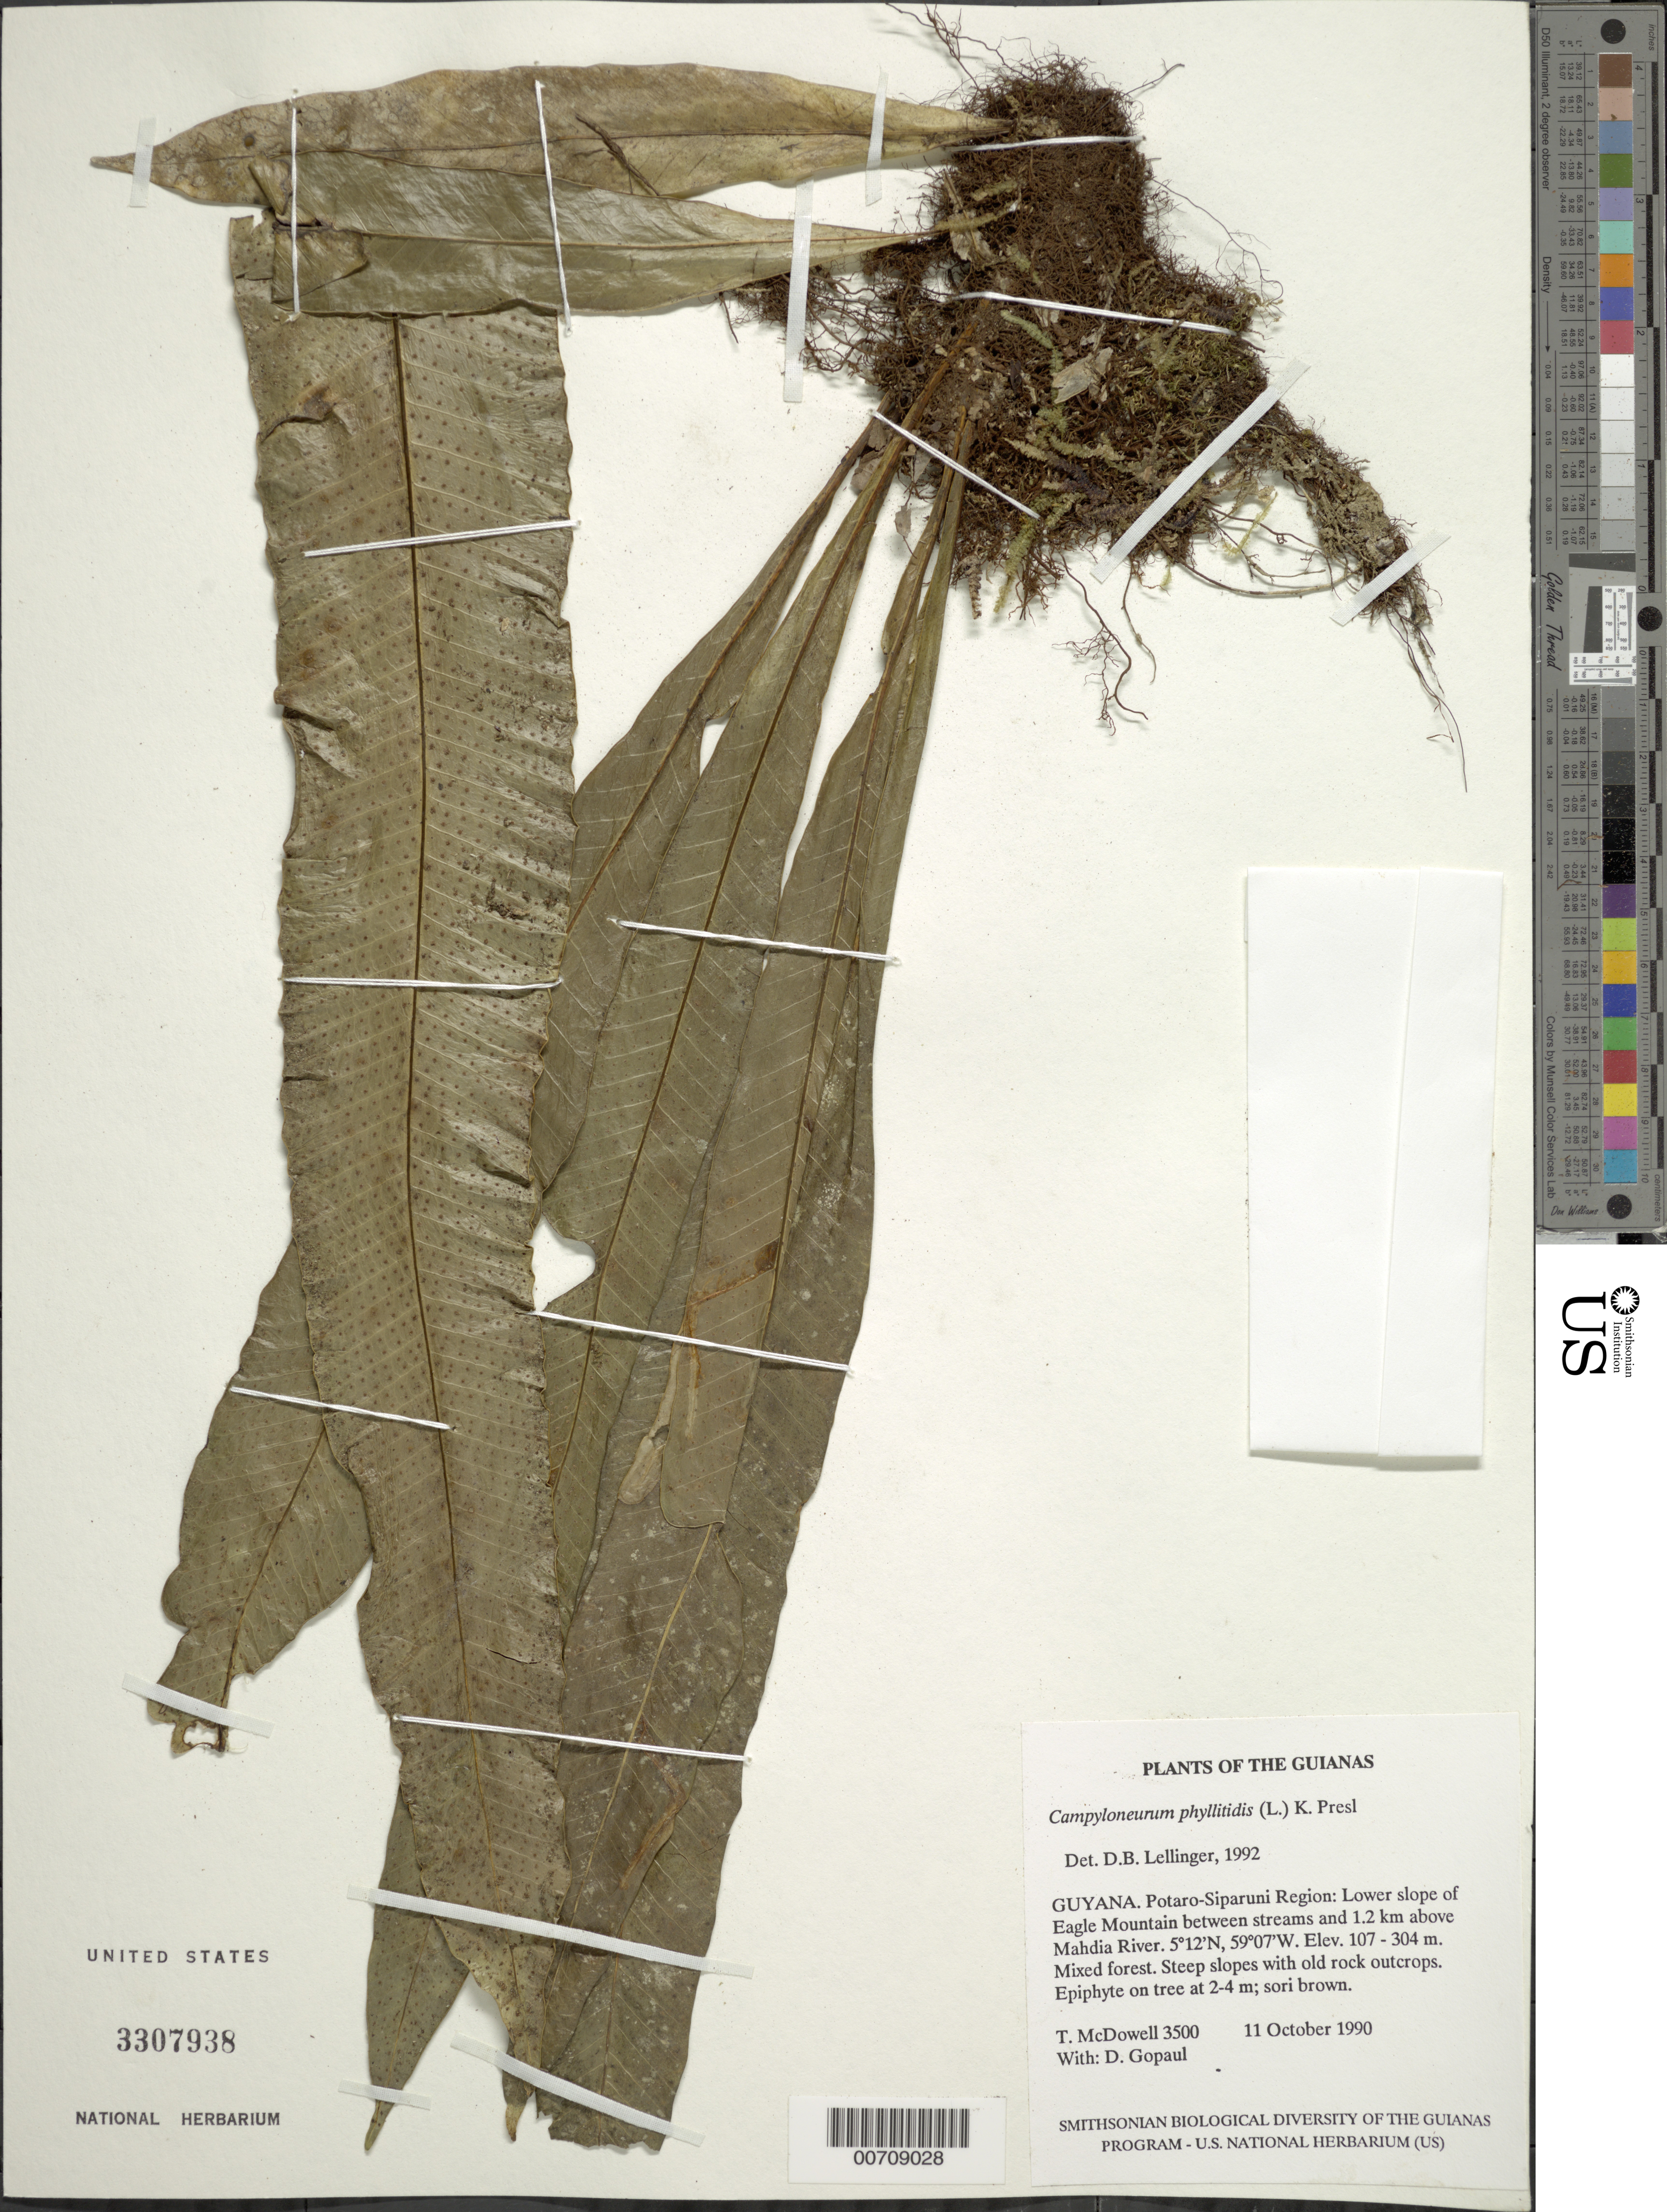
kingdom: Plantae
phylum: Tracheophyta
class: Polypodiopsida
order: Polypodiales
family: Polypodiaceae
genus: Campyloneurum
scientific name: Campyloneurum phyllitidis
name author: (L.) C. Presl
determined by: Lellinger, David B., (BOT), Smithsonian Institution - National Museum of Natural History (UNITED STATES)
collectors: T. McDowell & D. Gopaul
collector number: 3500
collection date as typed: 11 October 1990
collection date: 1990-10-11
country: Guyana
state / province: Potaro-Siparuni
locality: Lower slope of Eagle Mountain between streams and 1.2 km above Mahdia River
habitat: Mixed forest. Steep slopes with old rock outcrops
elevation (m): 107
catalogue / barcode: US 3307938